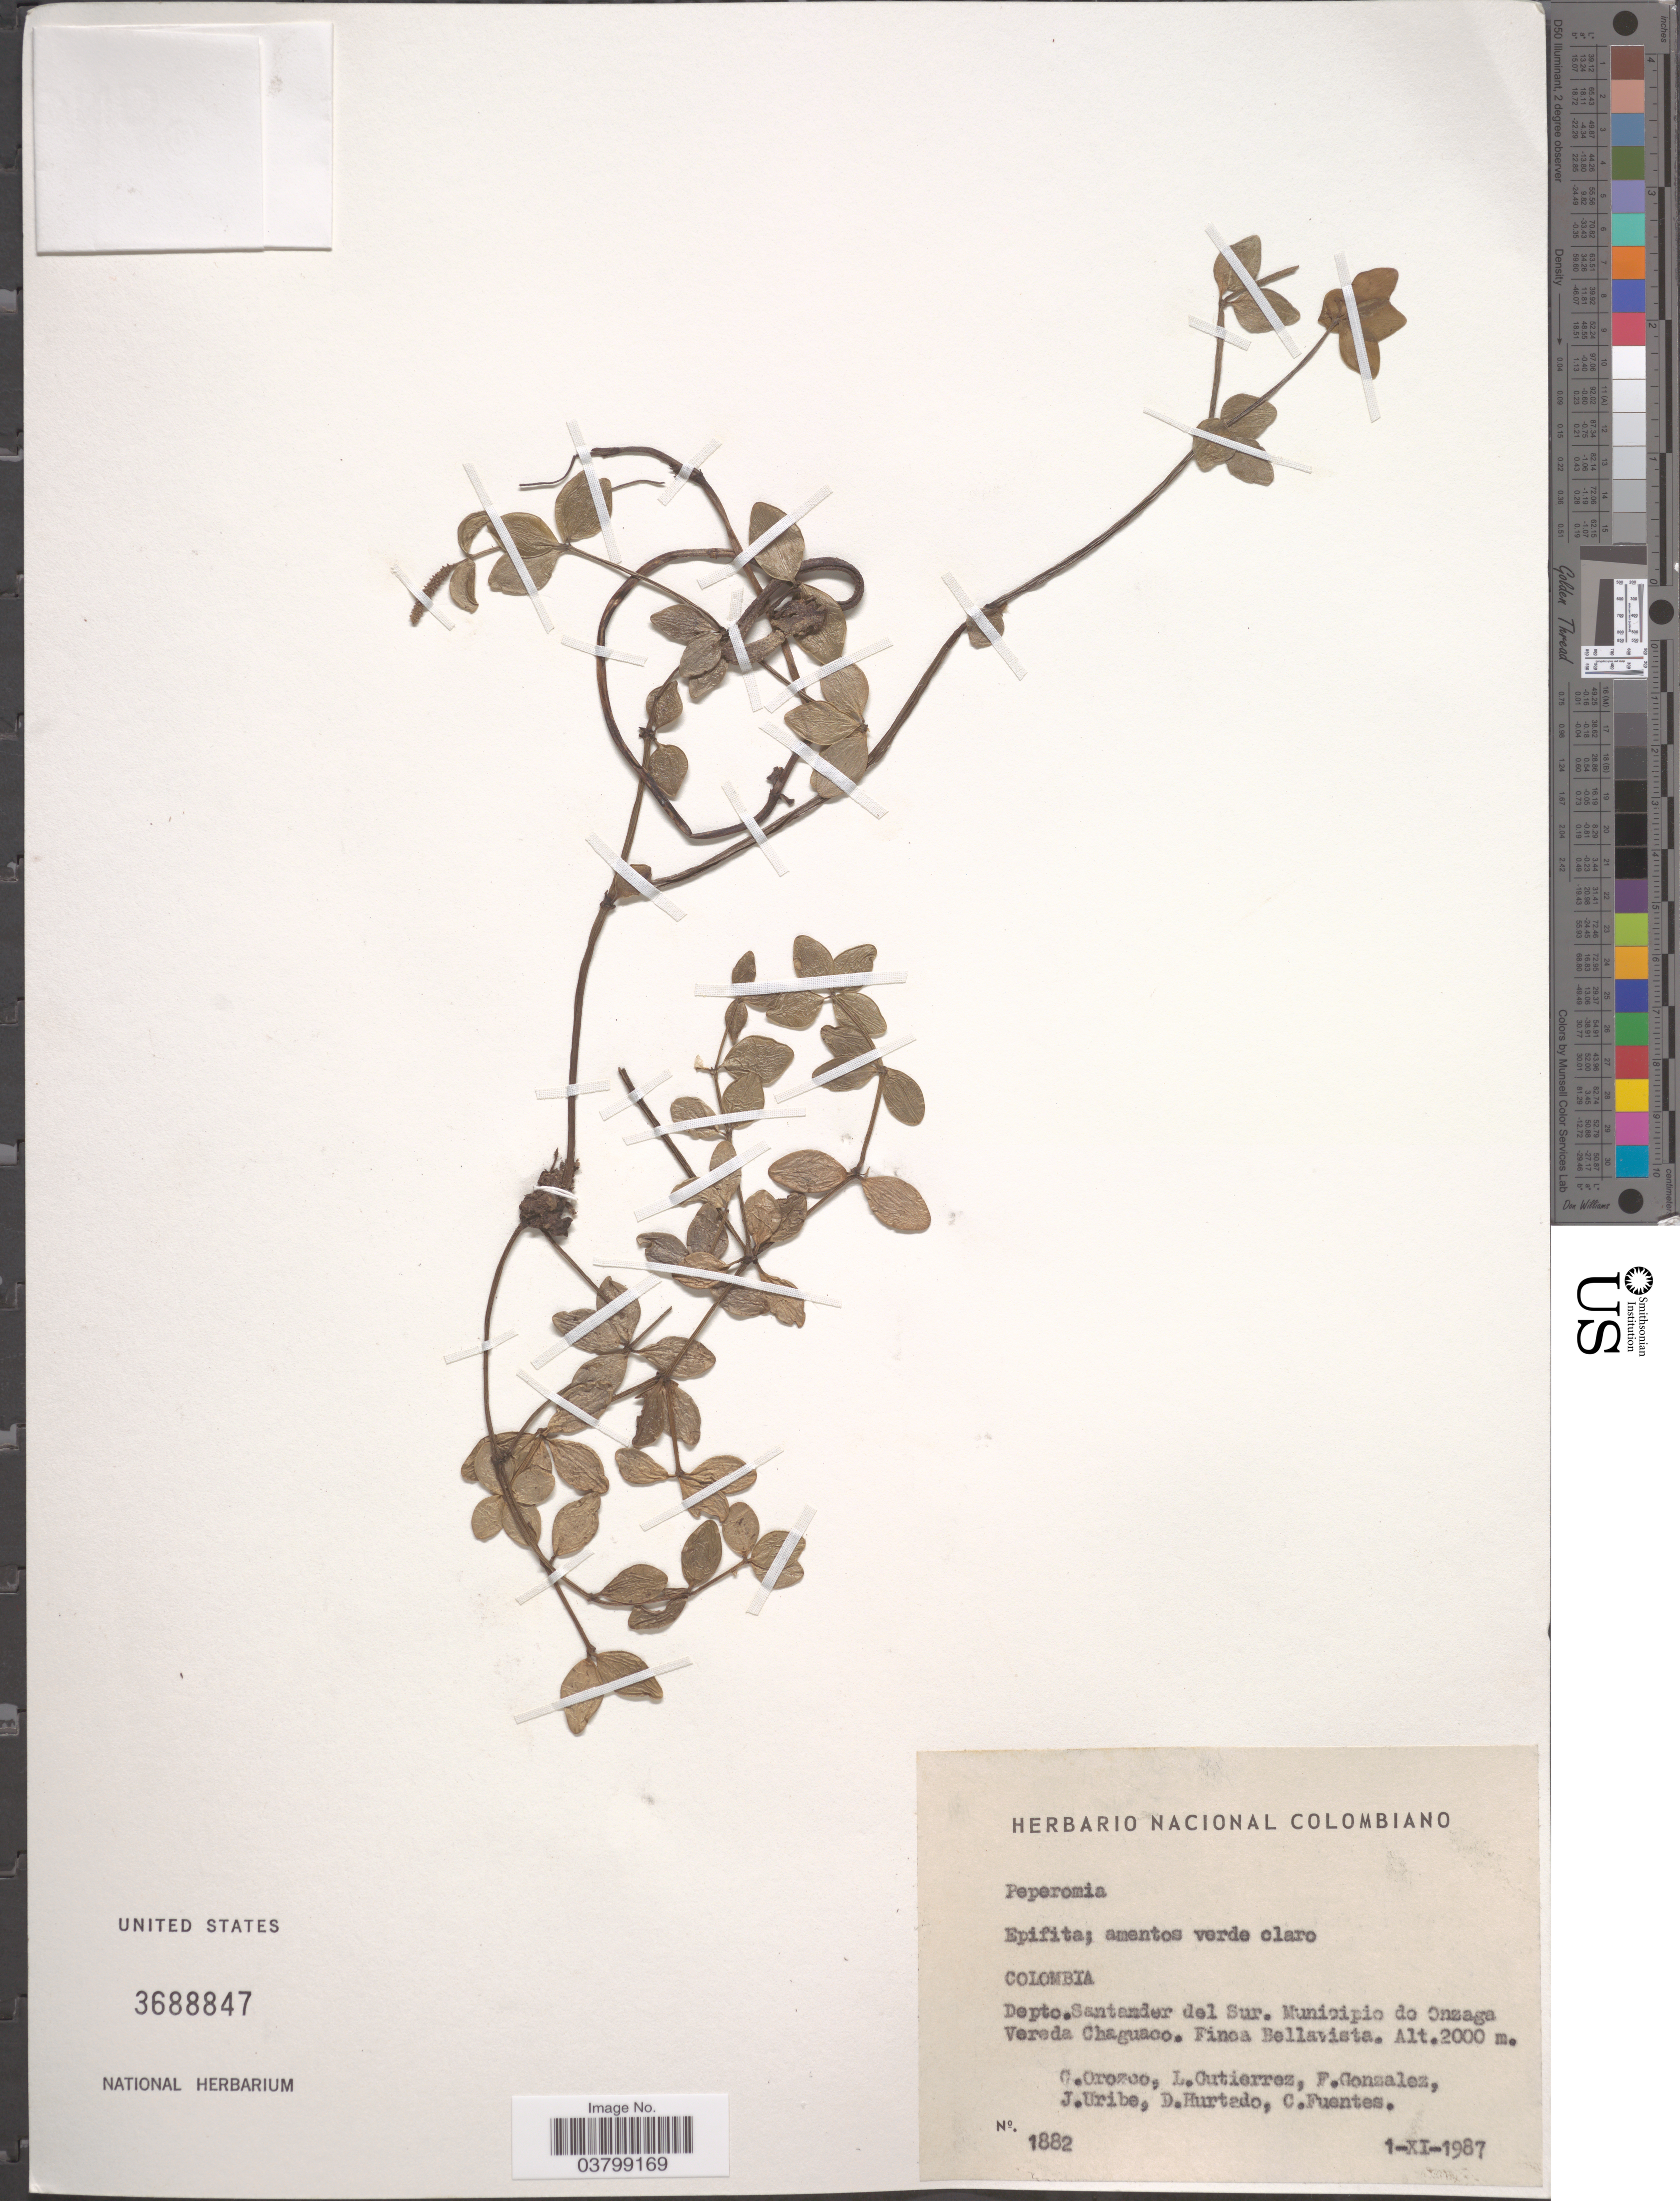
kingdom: Plantae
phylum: Tracheophyta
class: Magnoliopsida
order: Piperales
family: Piperaceae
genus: Peperomia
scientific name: Peperomia tetraphylla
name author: (G. Forst.) Hook. & Arn.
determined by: Jiménez, José Estaban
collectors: C. Orozco, L. Gutiérrez, F. Gonzalez, J. Uribe & et al.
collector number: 1882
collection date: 1987-11-01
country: Colombia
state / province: Santander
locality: Depto. Santander del Sur. Municipio do Onzaga Vereda Chaguaco. Finca Bellavista.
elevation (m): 2000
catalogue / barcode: US 3688847